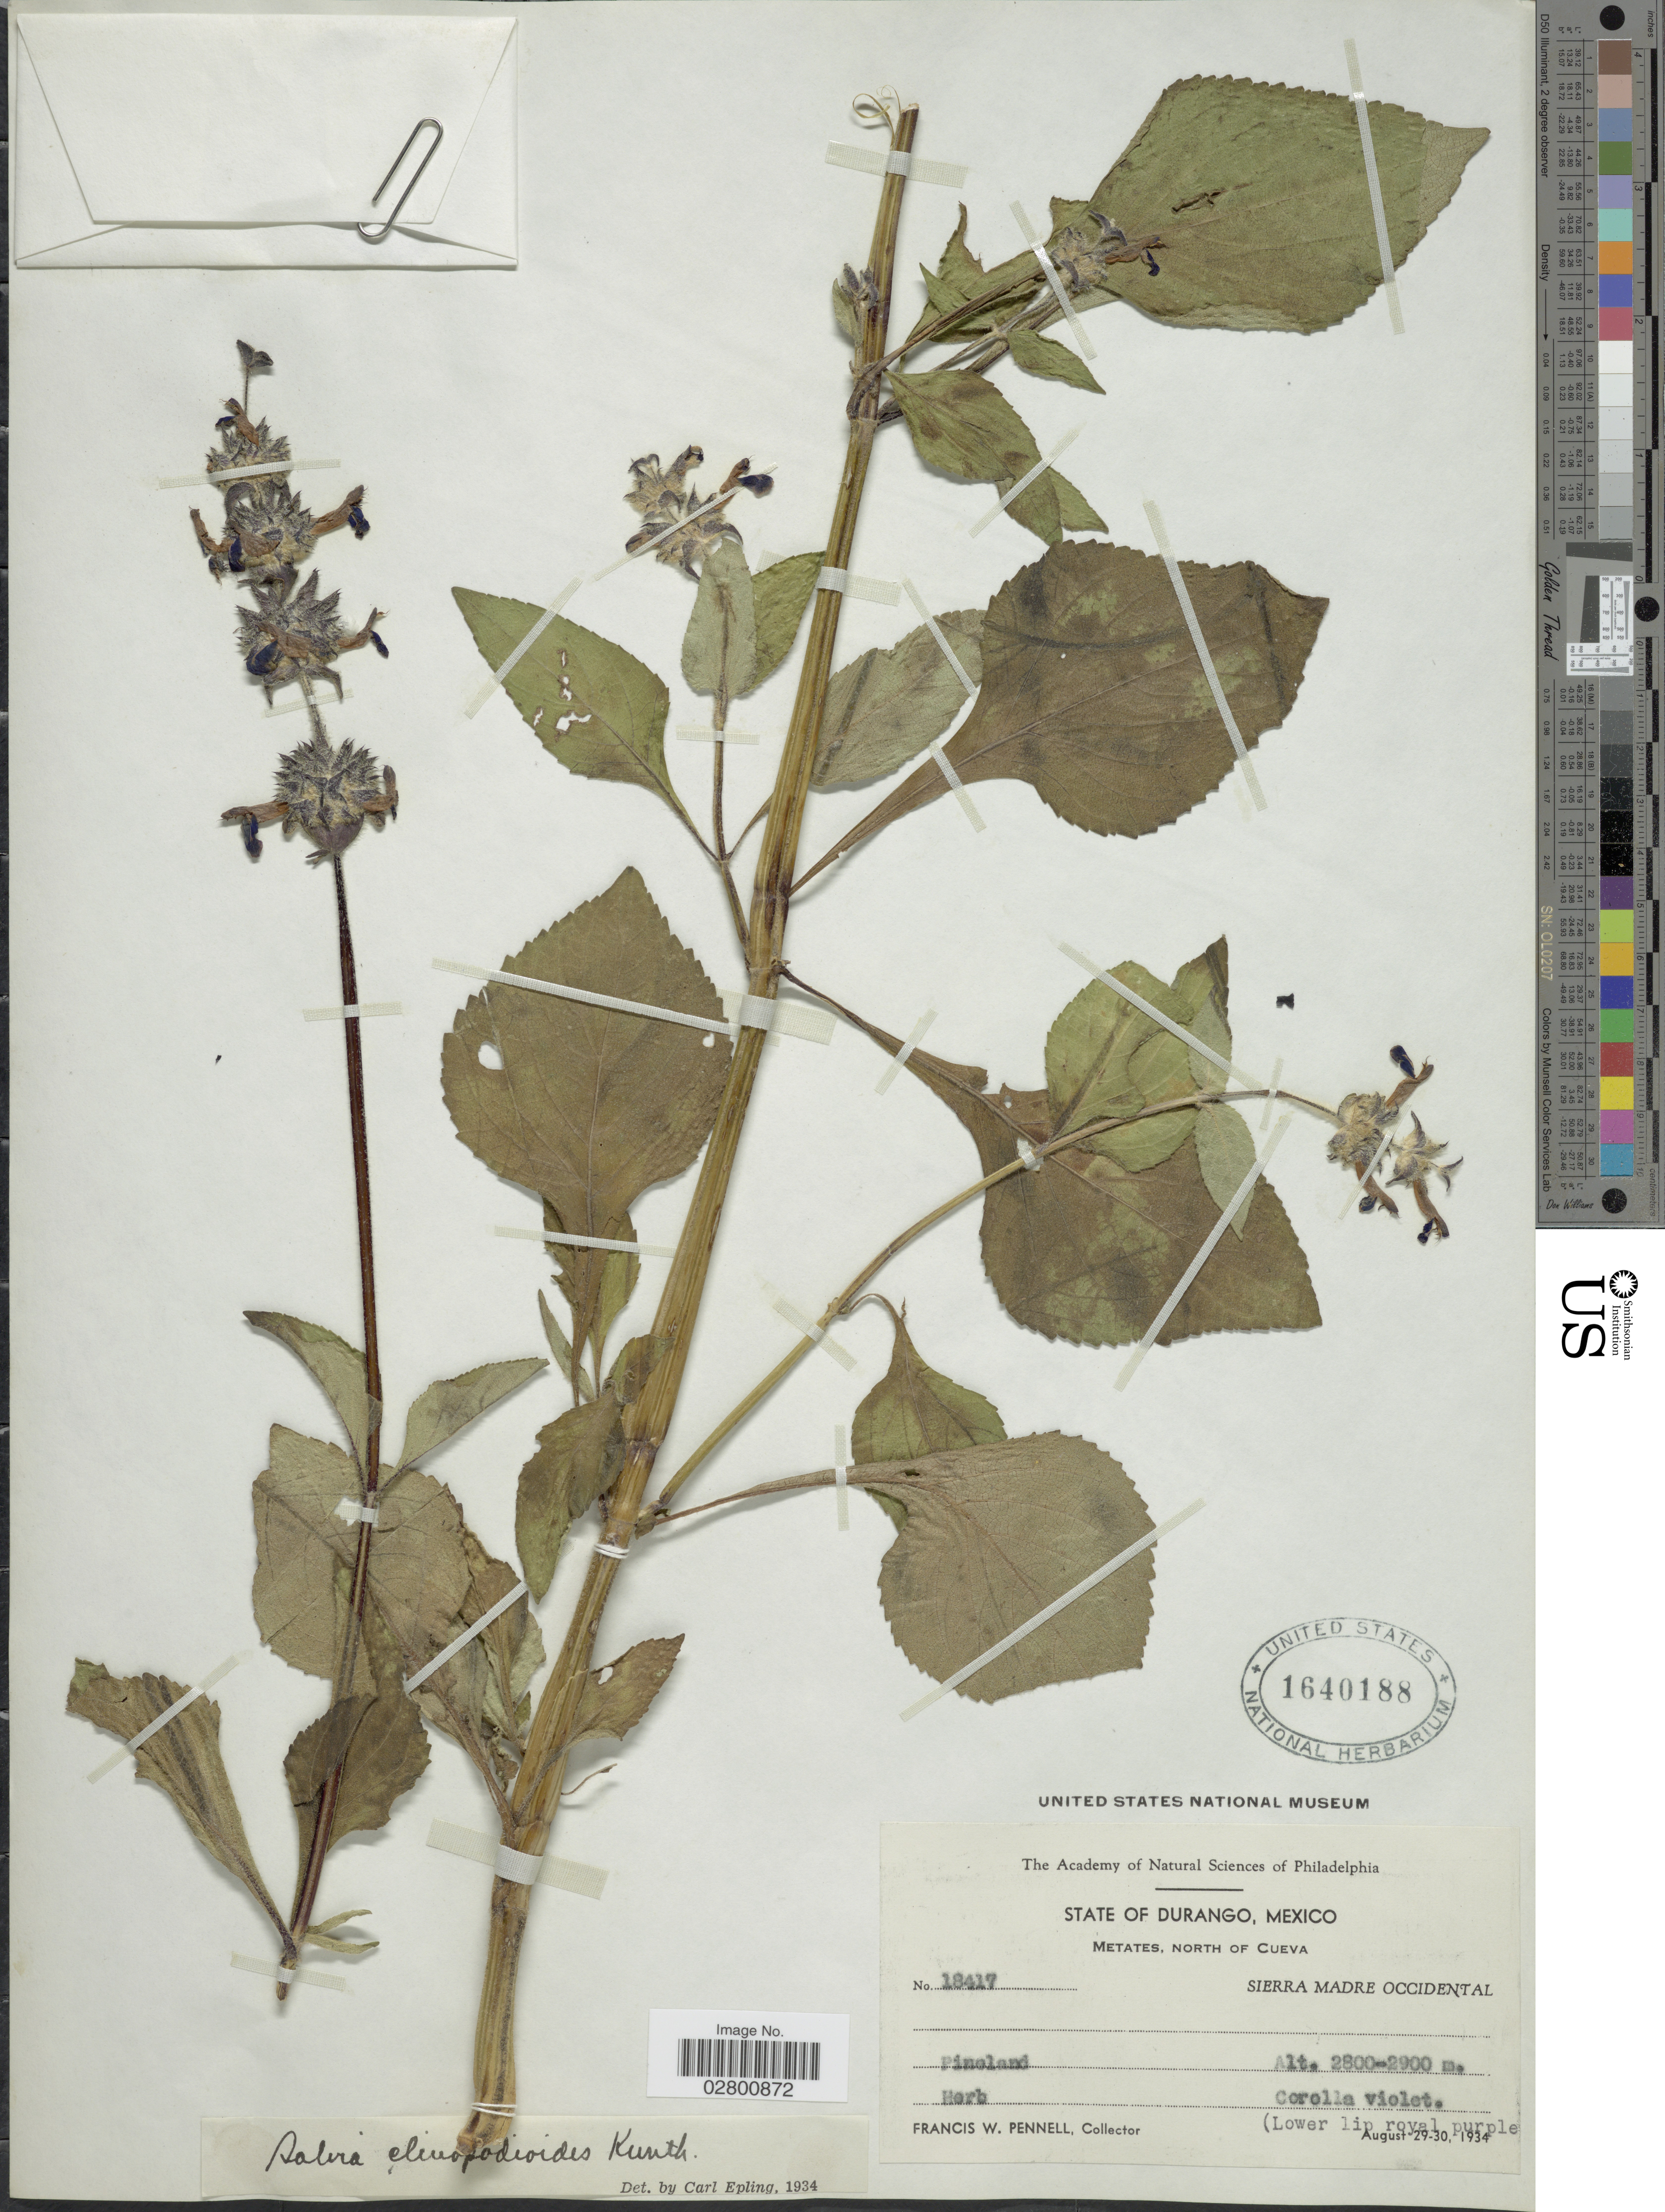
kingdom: Plantae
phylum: Tracheophyta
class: Magnoliopsida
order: Lamiales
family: Lamiaceae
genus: Salvia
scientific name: Salvia clinopodioides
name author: Kunth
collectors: F. W. Pennell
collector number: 18417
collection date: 1934-08-29/1934-08-30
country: Mexico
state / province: Durango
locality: Metates, North of Cueva. Sierra Madre Occidental. Pineland.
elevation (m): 2800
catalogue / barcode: US 1640188